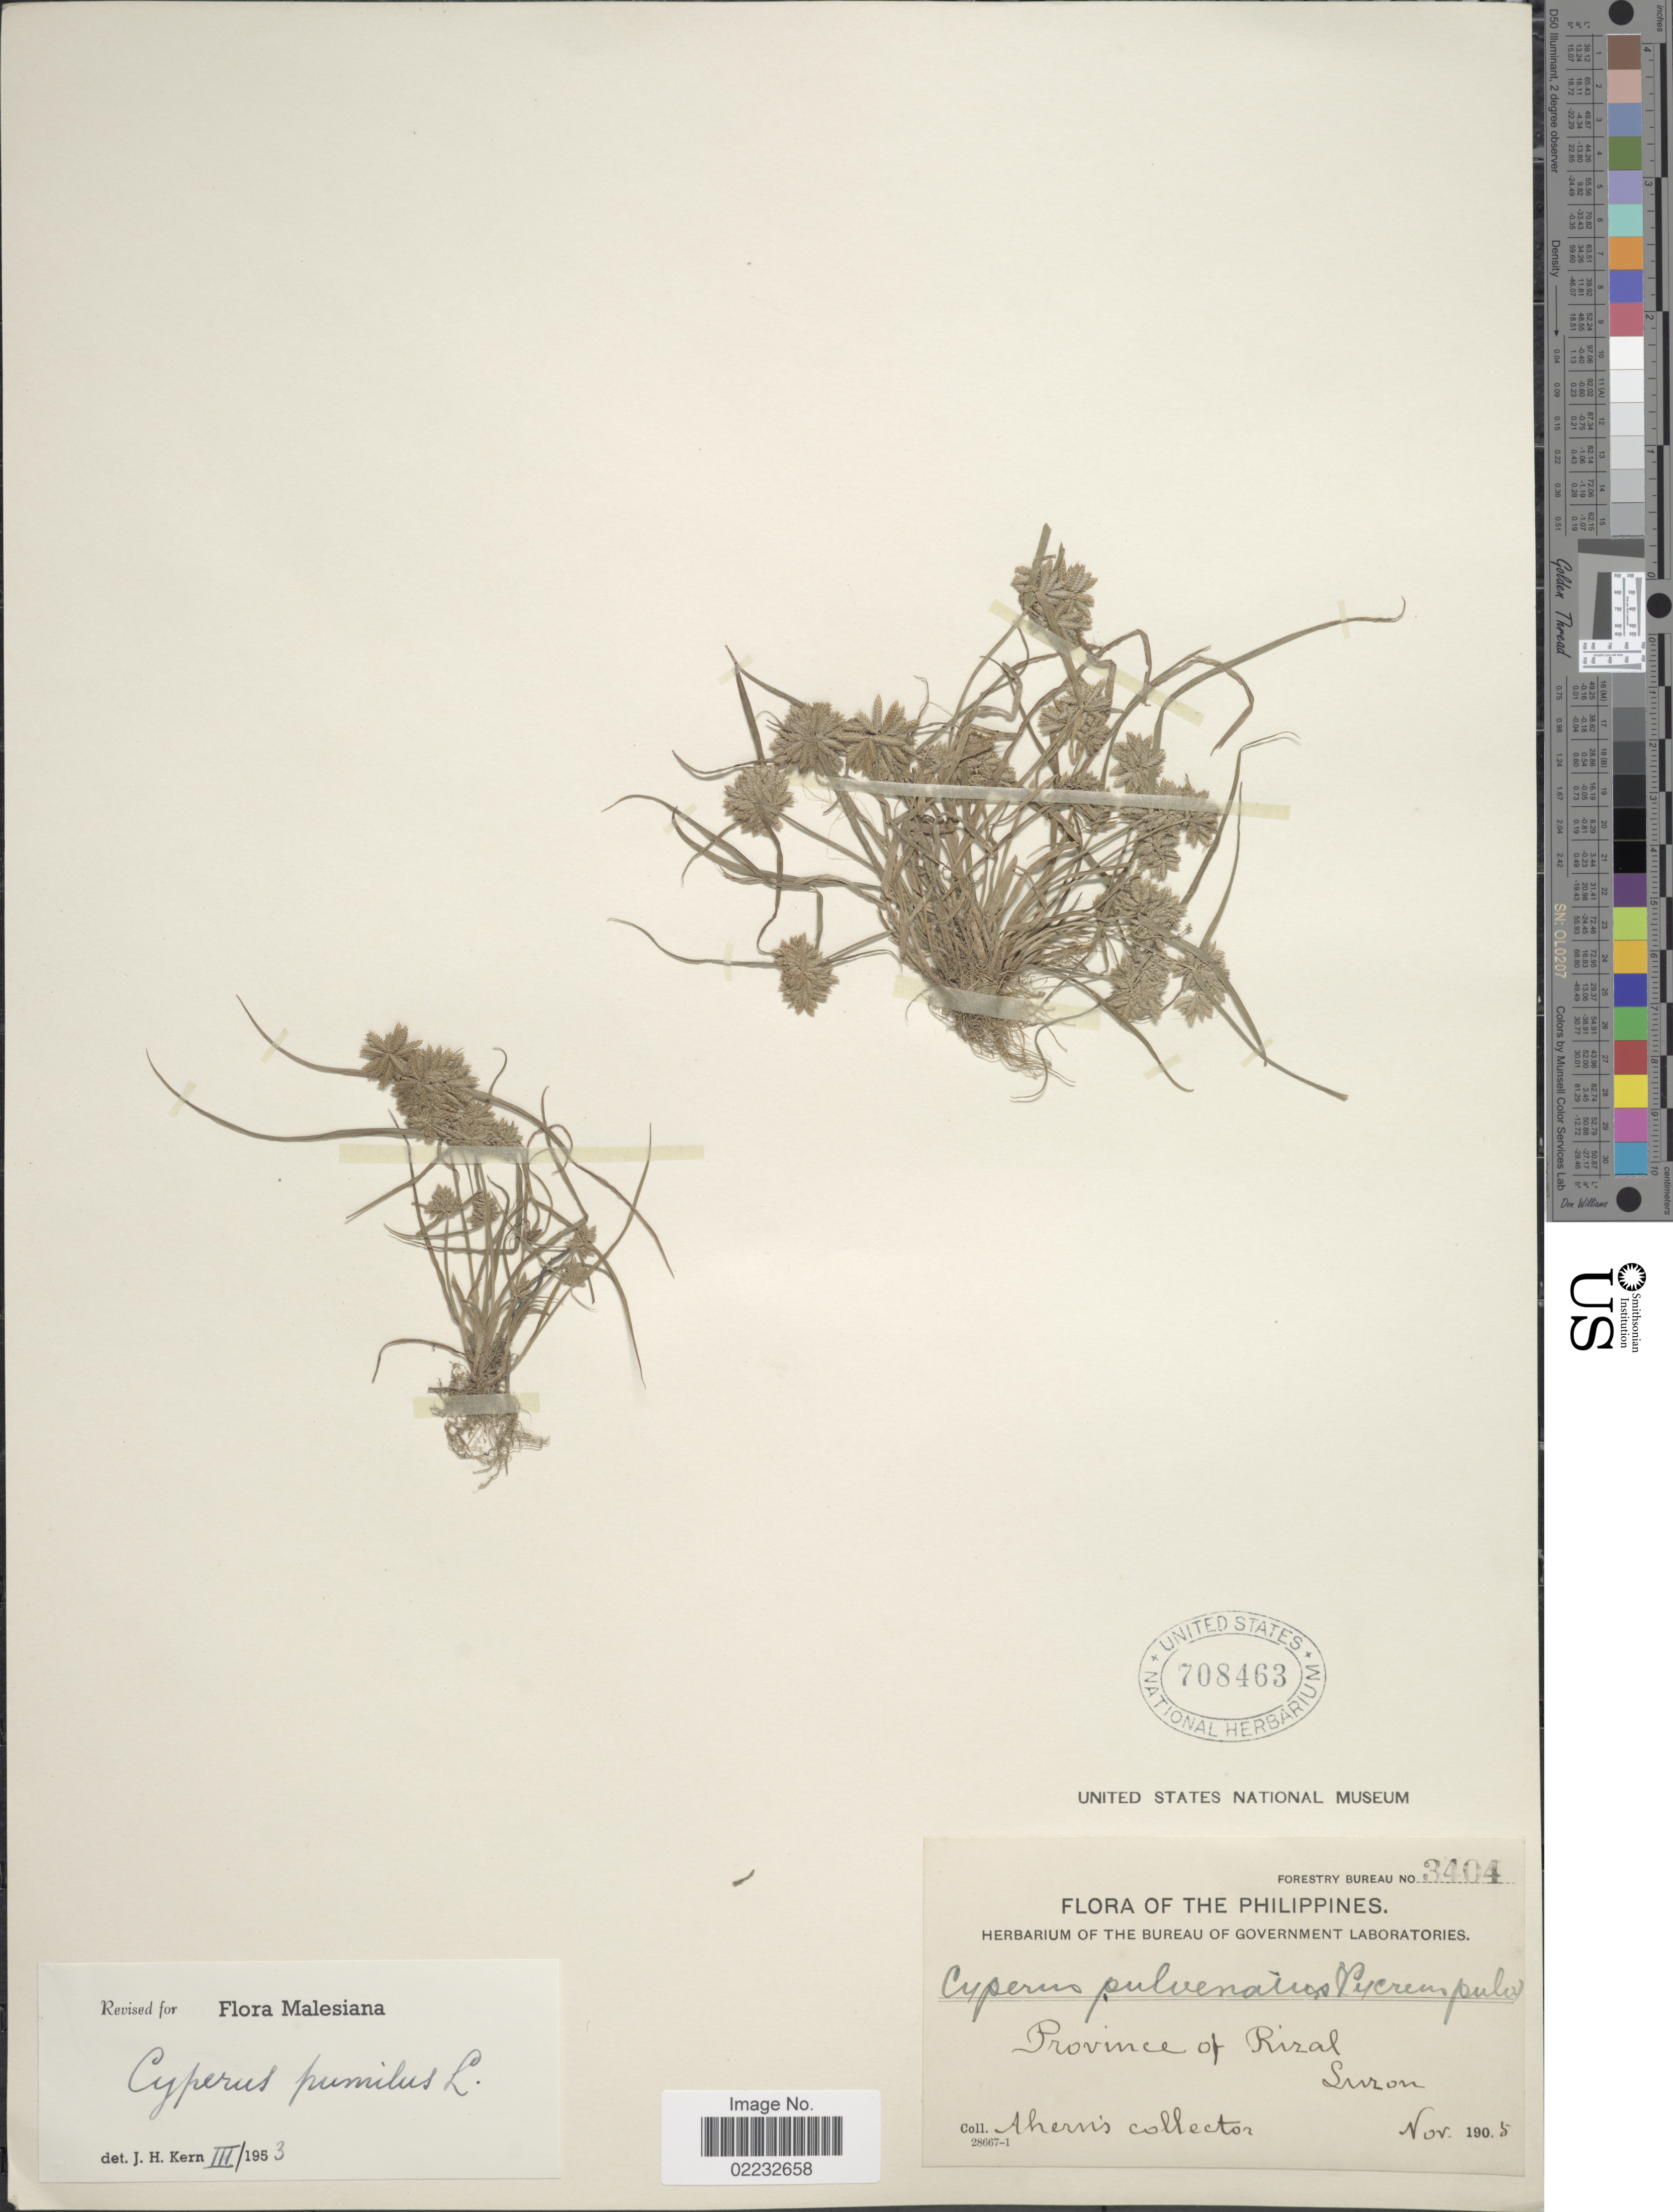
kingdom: Plantae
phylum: Tracheophyta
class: Liliopsida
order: Poales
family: Cyperaceae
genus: Cyperus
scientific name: Cyperus pumilus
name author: L.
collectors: Ahern's collector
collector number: Forestry Bureau 3404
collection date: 1905-11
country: Philippines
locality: Province of Rizal. Luzon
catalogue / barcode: US 708463